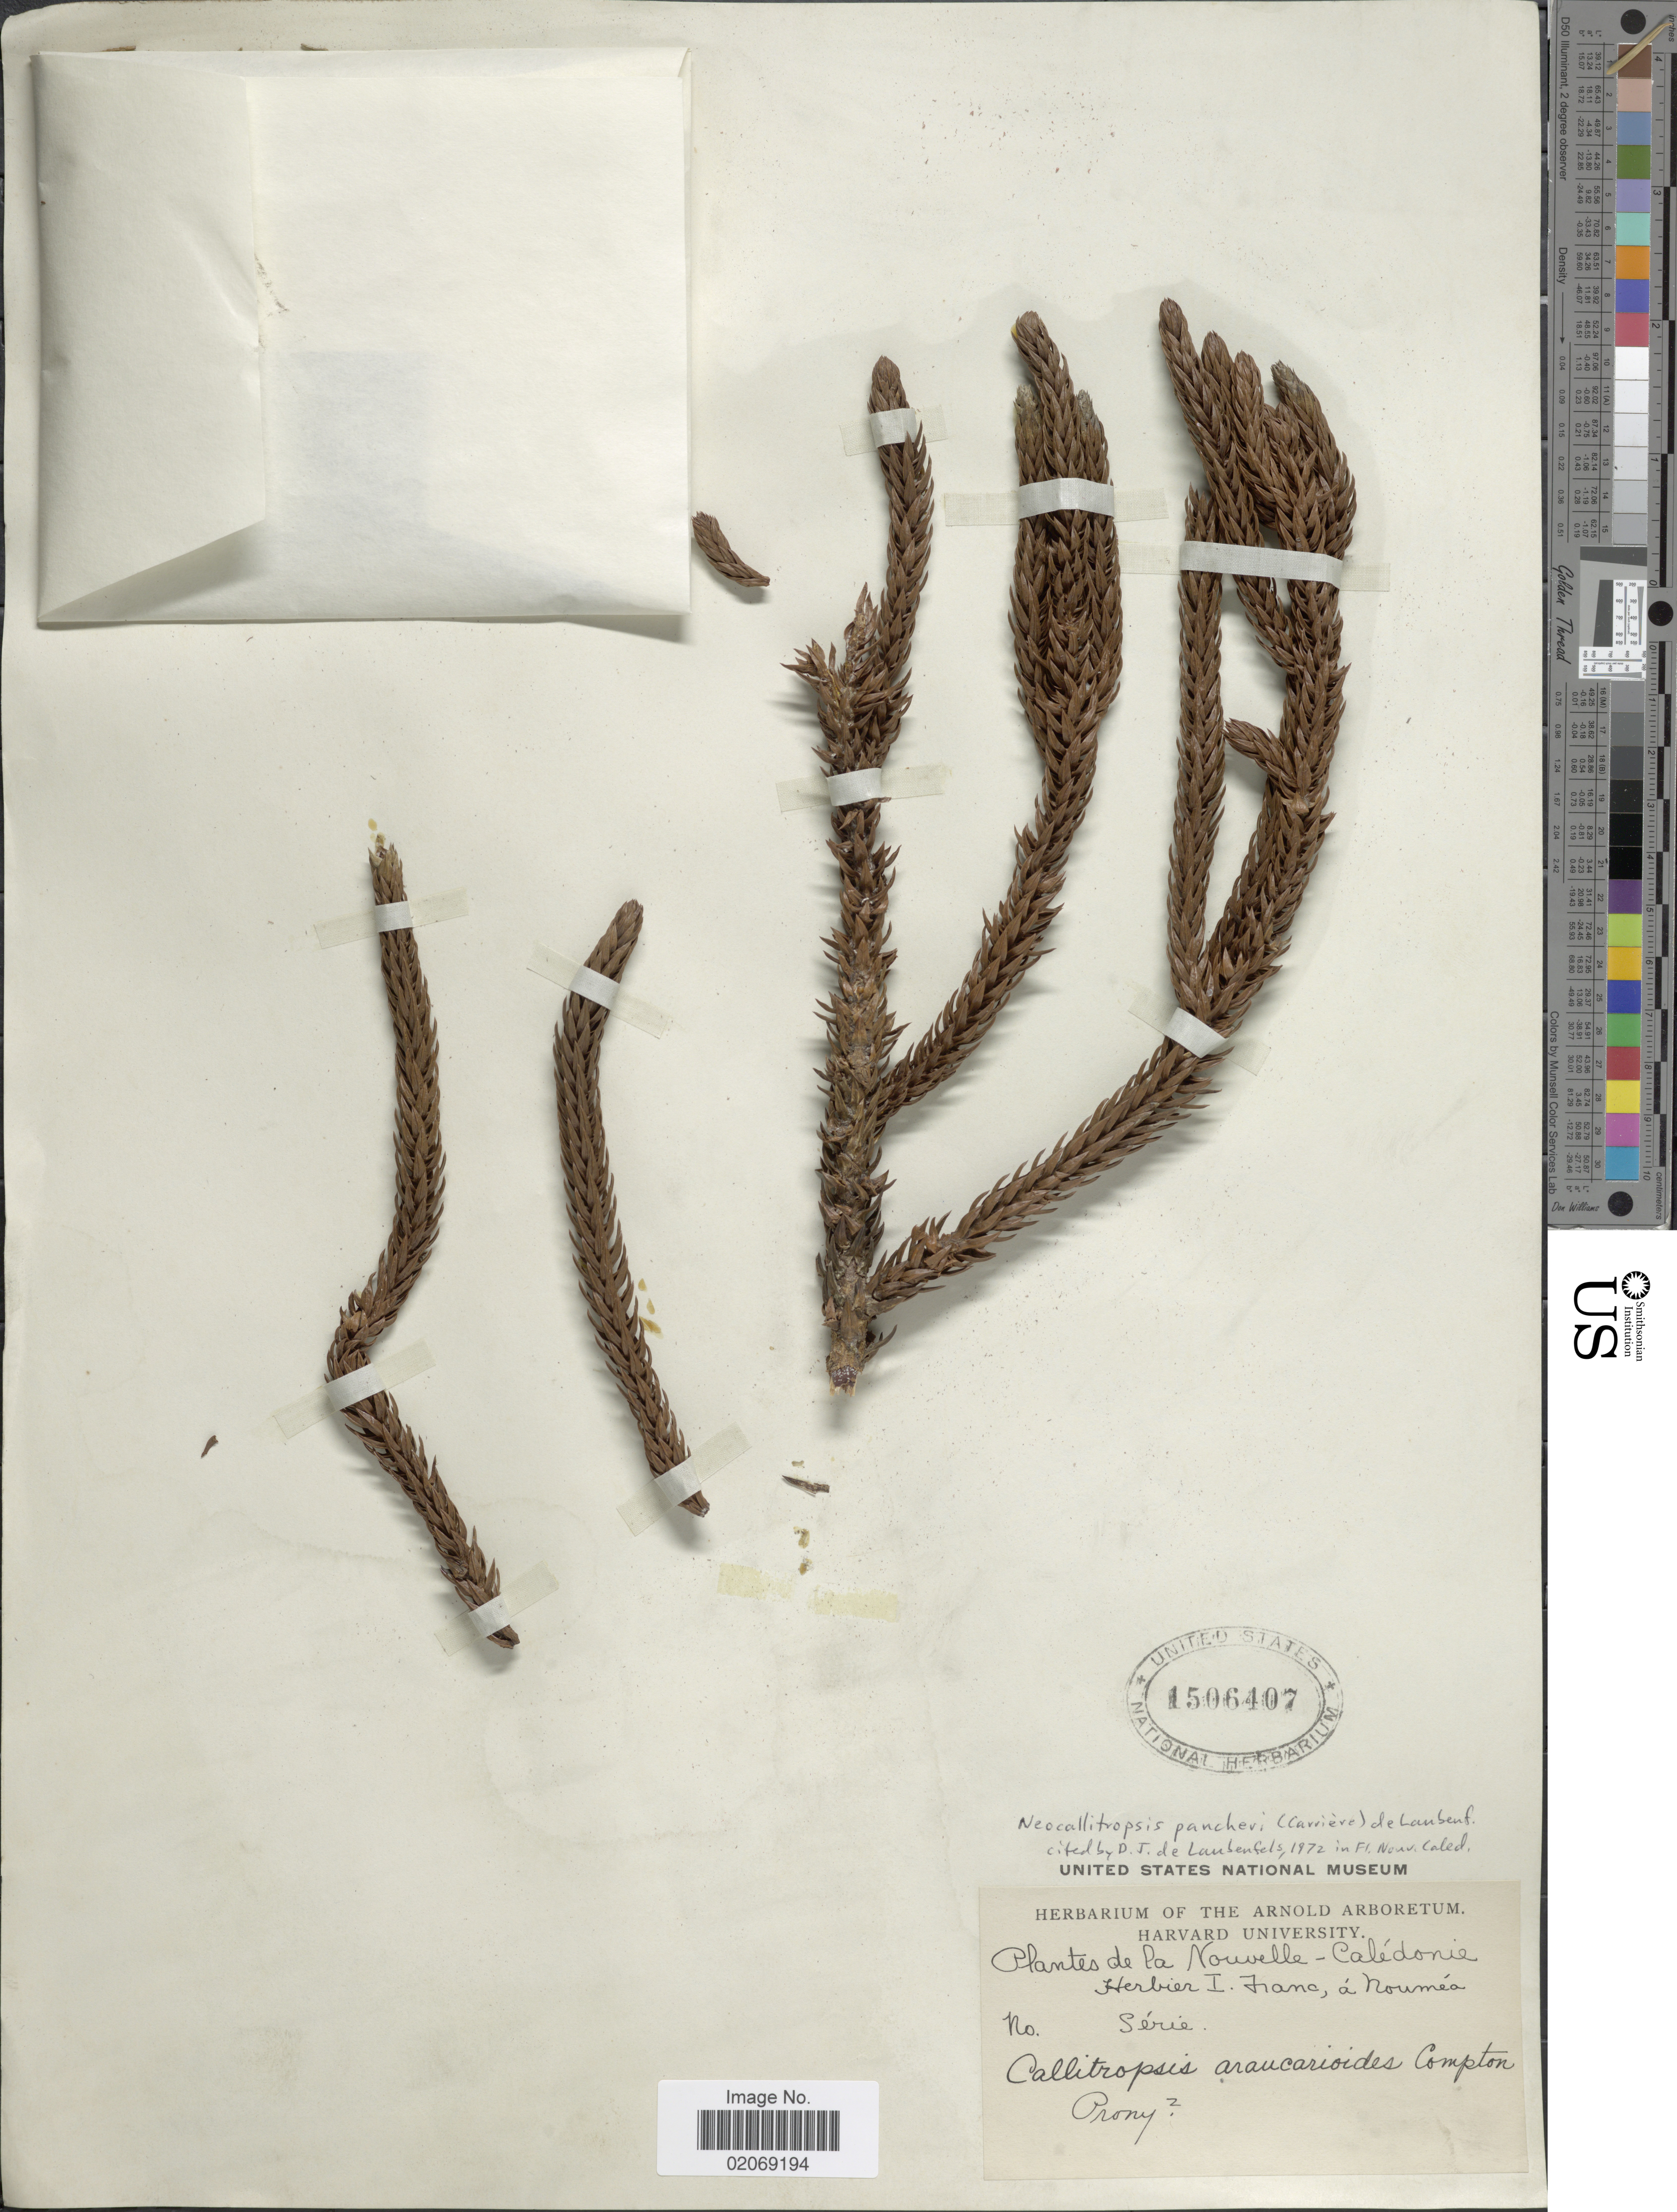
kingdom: Plantae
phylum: Tracheophyta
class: Pinopsida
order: Pinales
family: Cupressaceae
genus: Neocallitropsis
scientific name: Neocallitropsis pancheri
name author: (Carrière) de Laub.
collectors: I. Franc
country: New Caledonia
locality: Prony [unsure placement]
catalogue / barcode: US 1506407